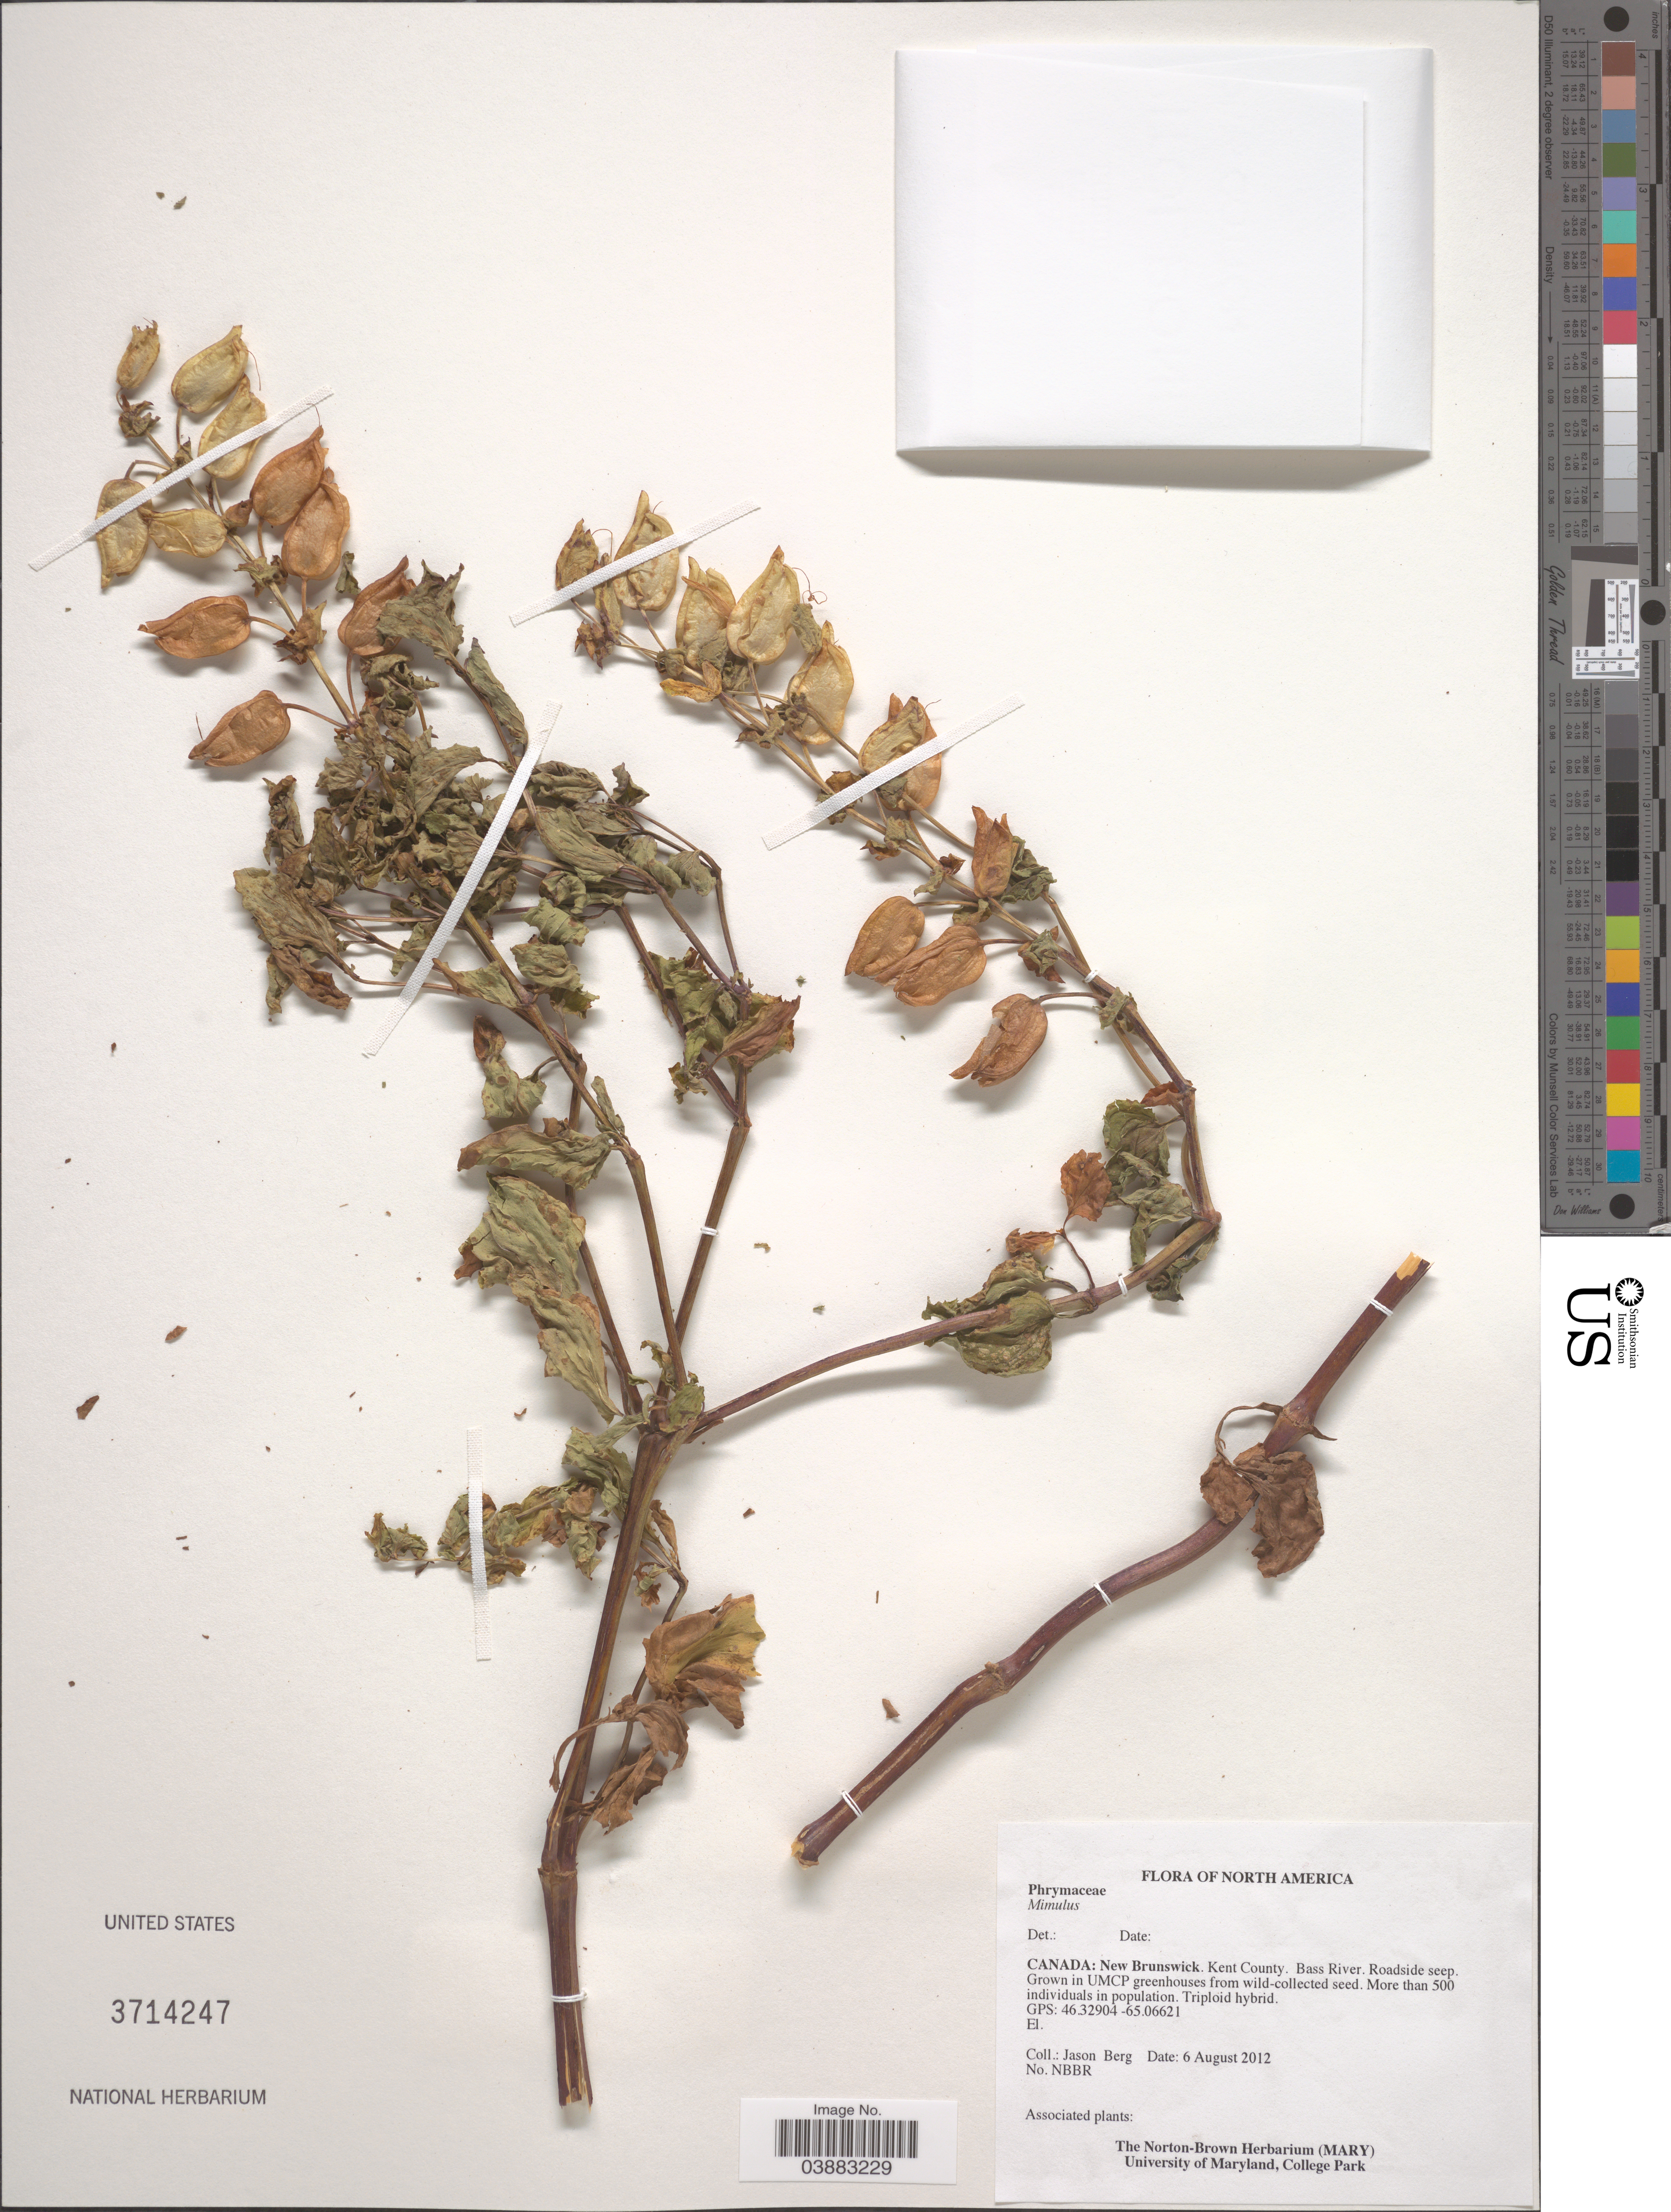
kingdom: Plantae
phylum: Tracheophyta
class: Magnoliopsida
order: Lamiales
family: Phrymaceae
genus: Mimulus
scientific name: Mimulus sp.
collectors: J. Berg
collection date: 2012-08-06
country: Canada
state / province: New Brunswick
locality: Kent County. Bass River. Roadside seep.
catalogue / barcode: US 3714247